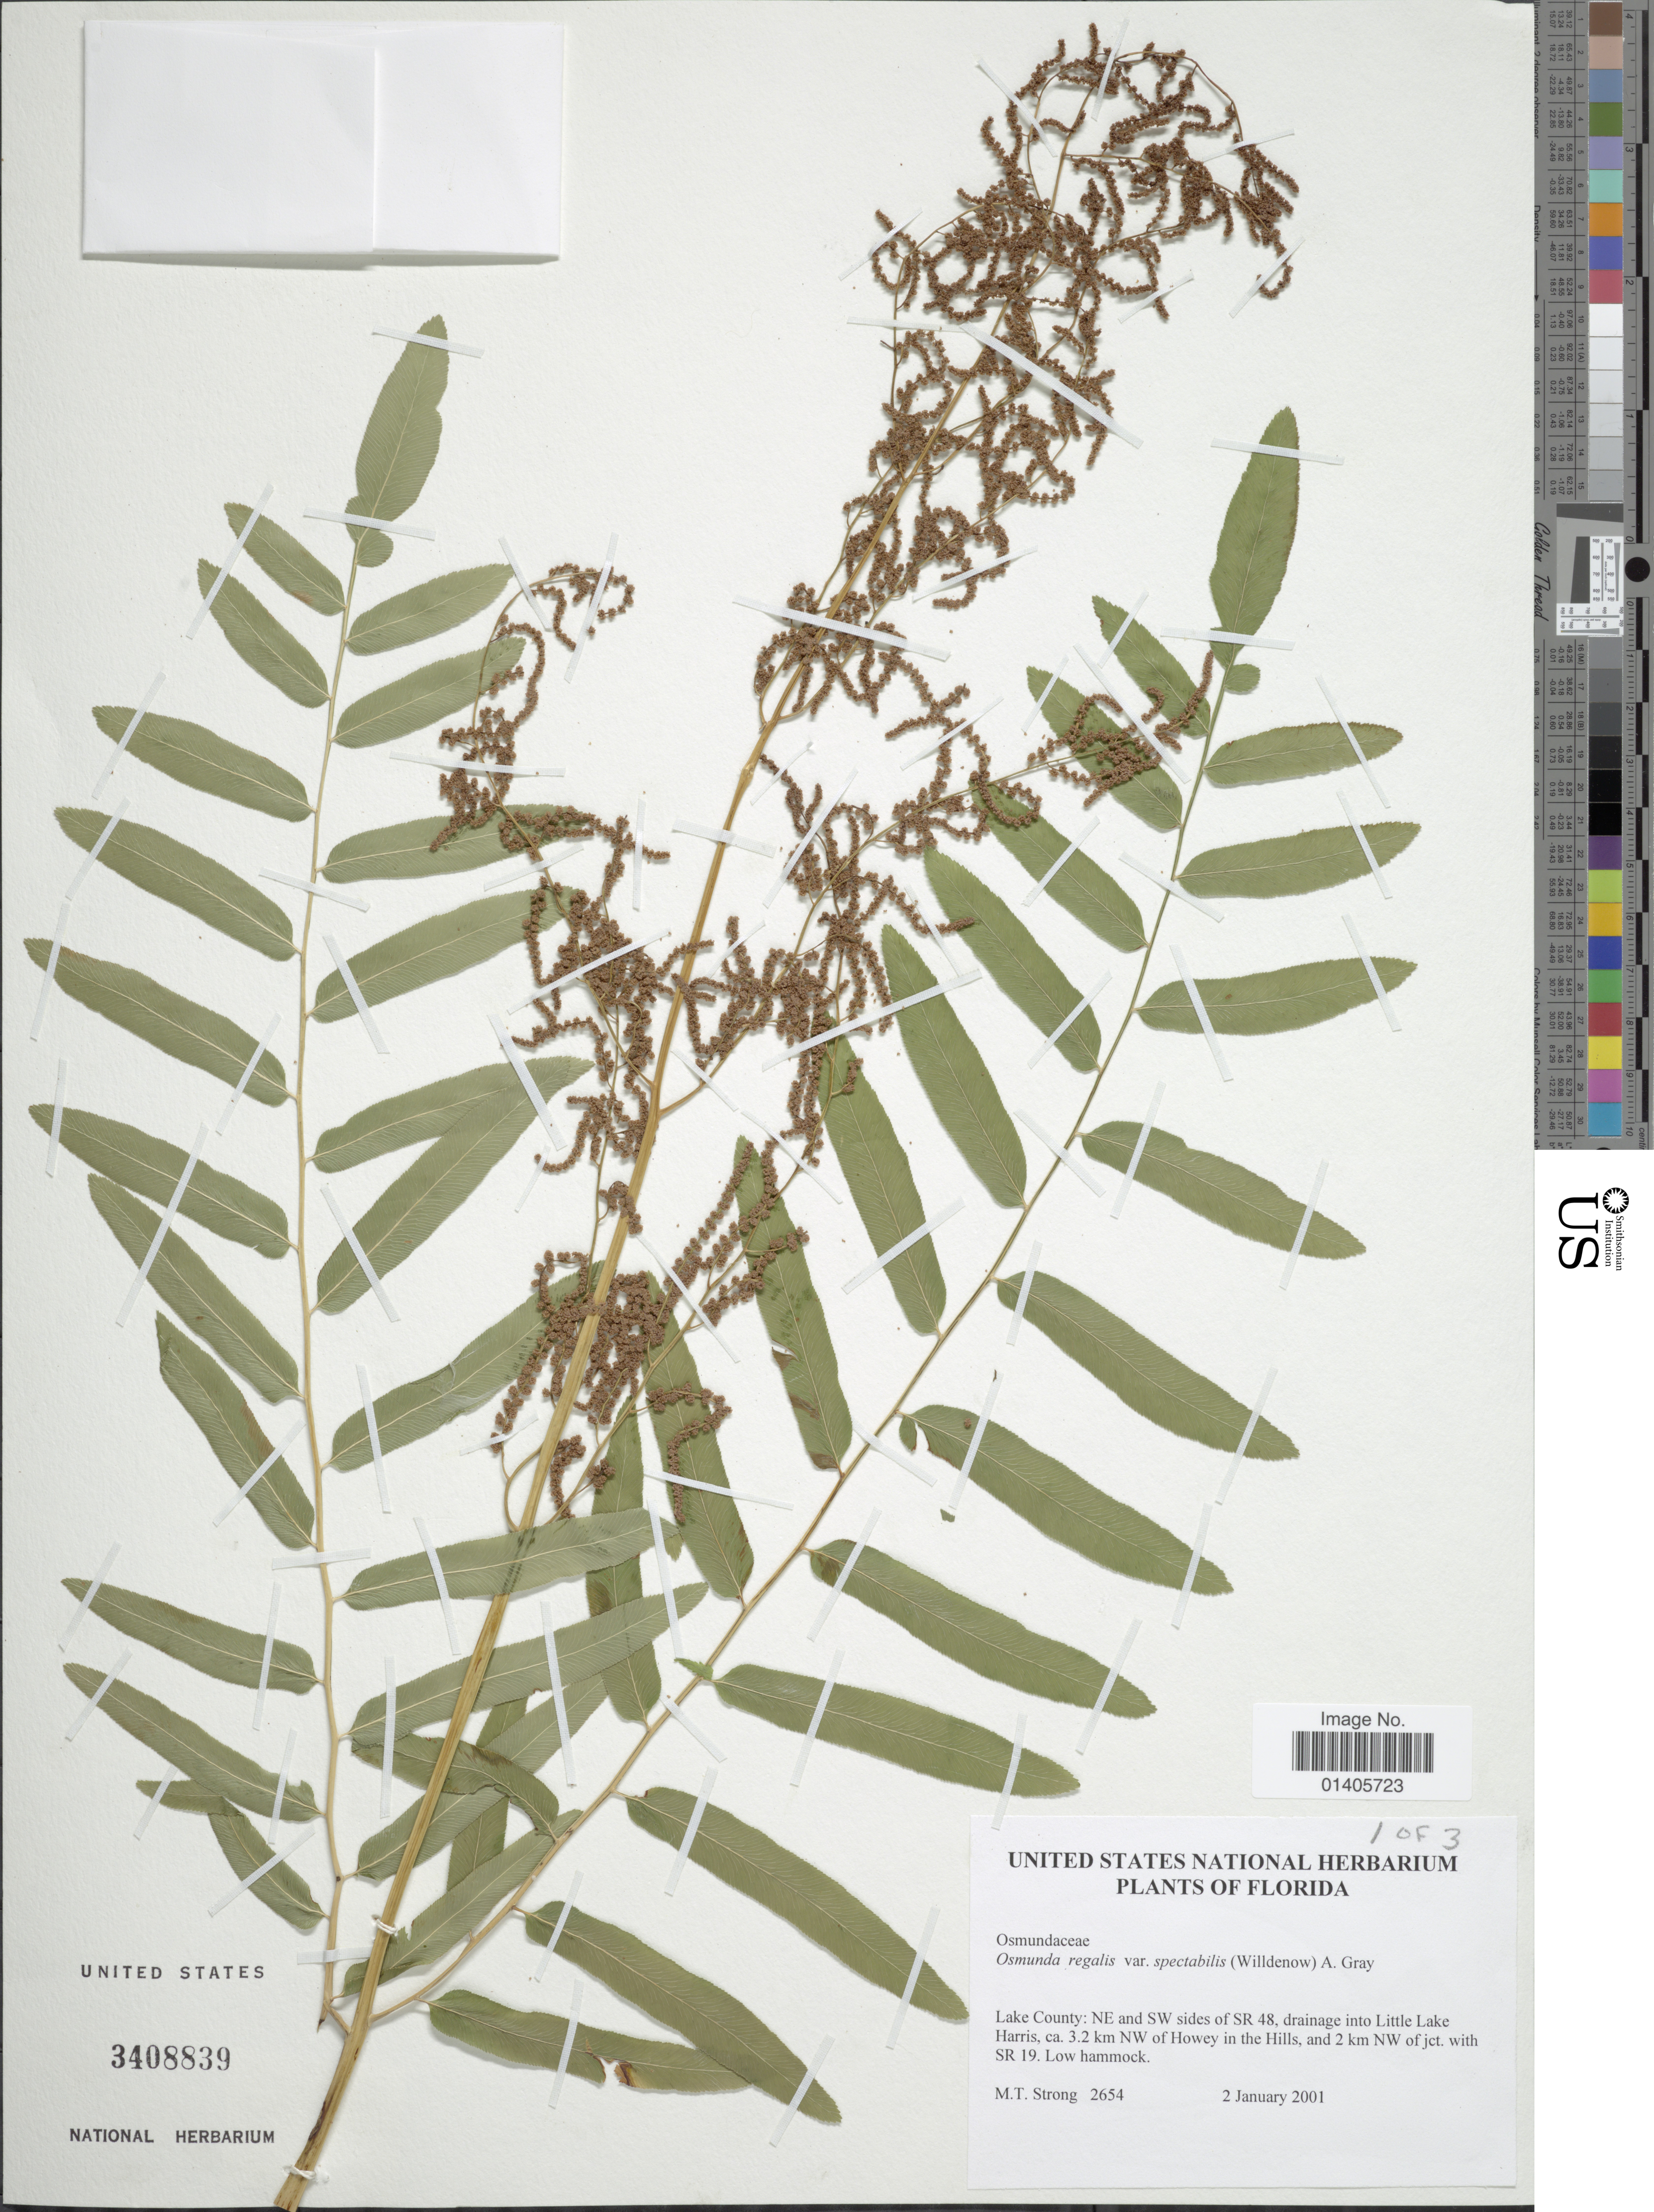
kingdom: Plantae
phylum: Tracheophyta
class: Polypodiopsida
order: Osmundales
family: Osmundaceae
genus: Osmunda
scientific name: Osmunda regalis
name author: L.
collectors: M. T. Strong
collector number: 2654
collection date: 2001-01-02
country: United States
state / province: Florida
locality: Lake County: NE and SW sides of SR 48, drainage into Lttle Lake Harris, ca 3.2 km NW of Howey in the Hills, and 2 km NW of jct. with Sr 19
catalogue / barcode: US 3408839